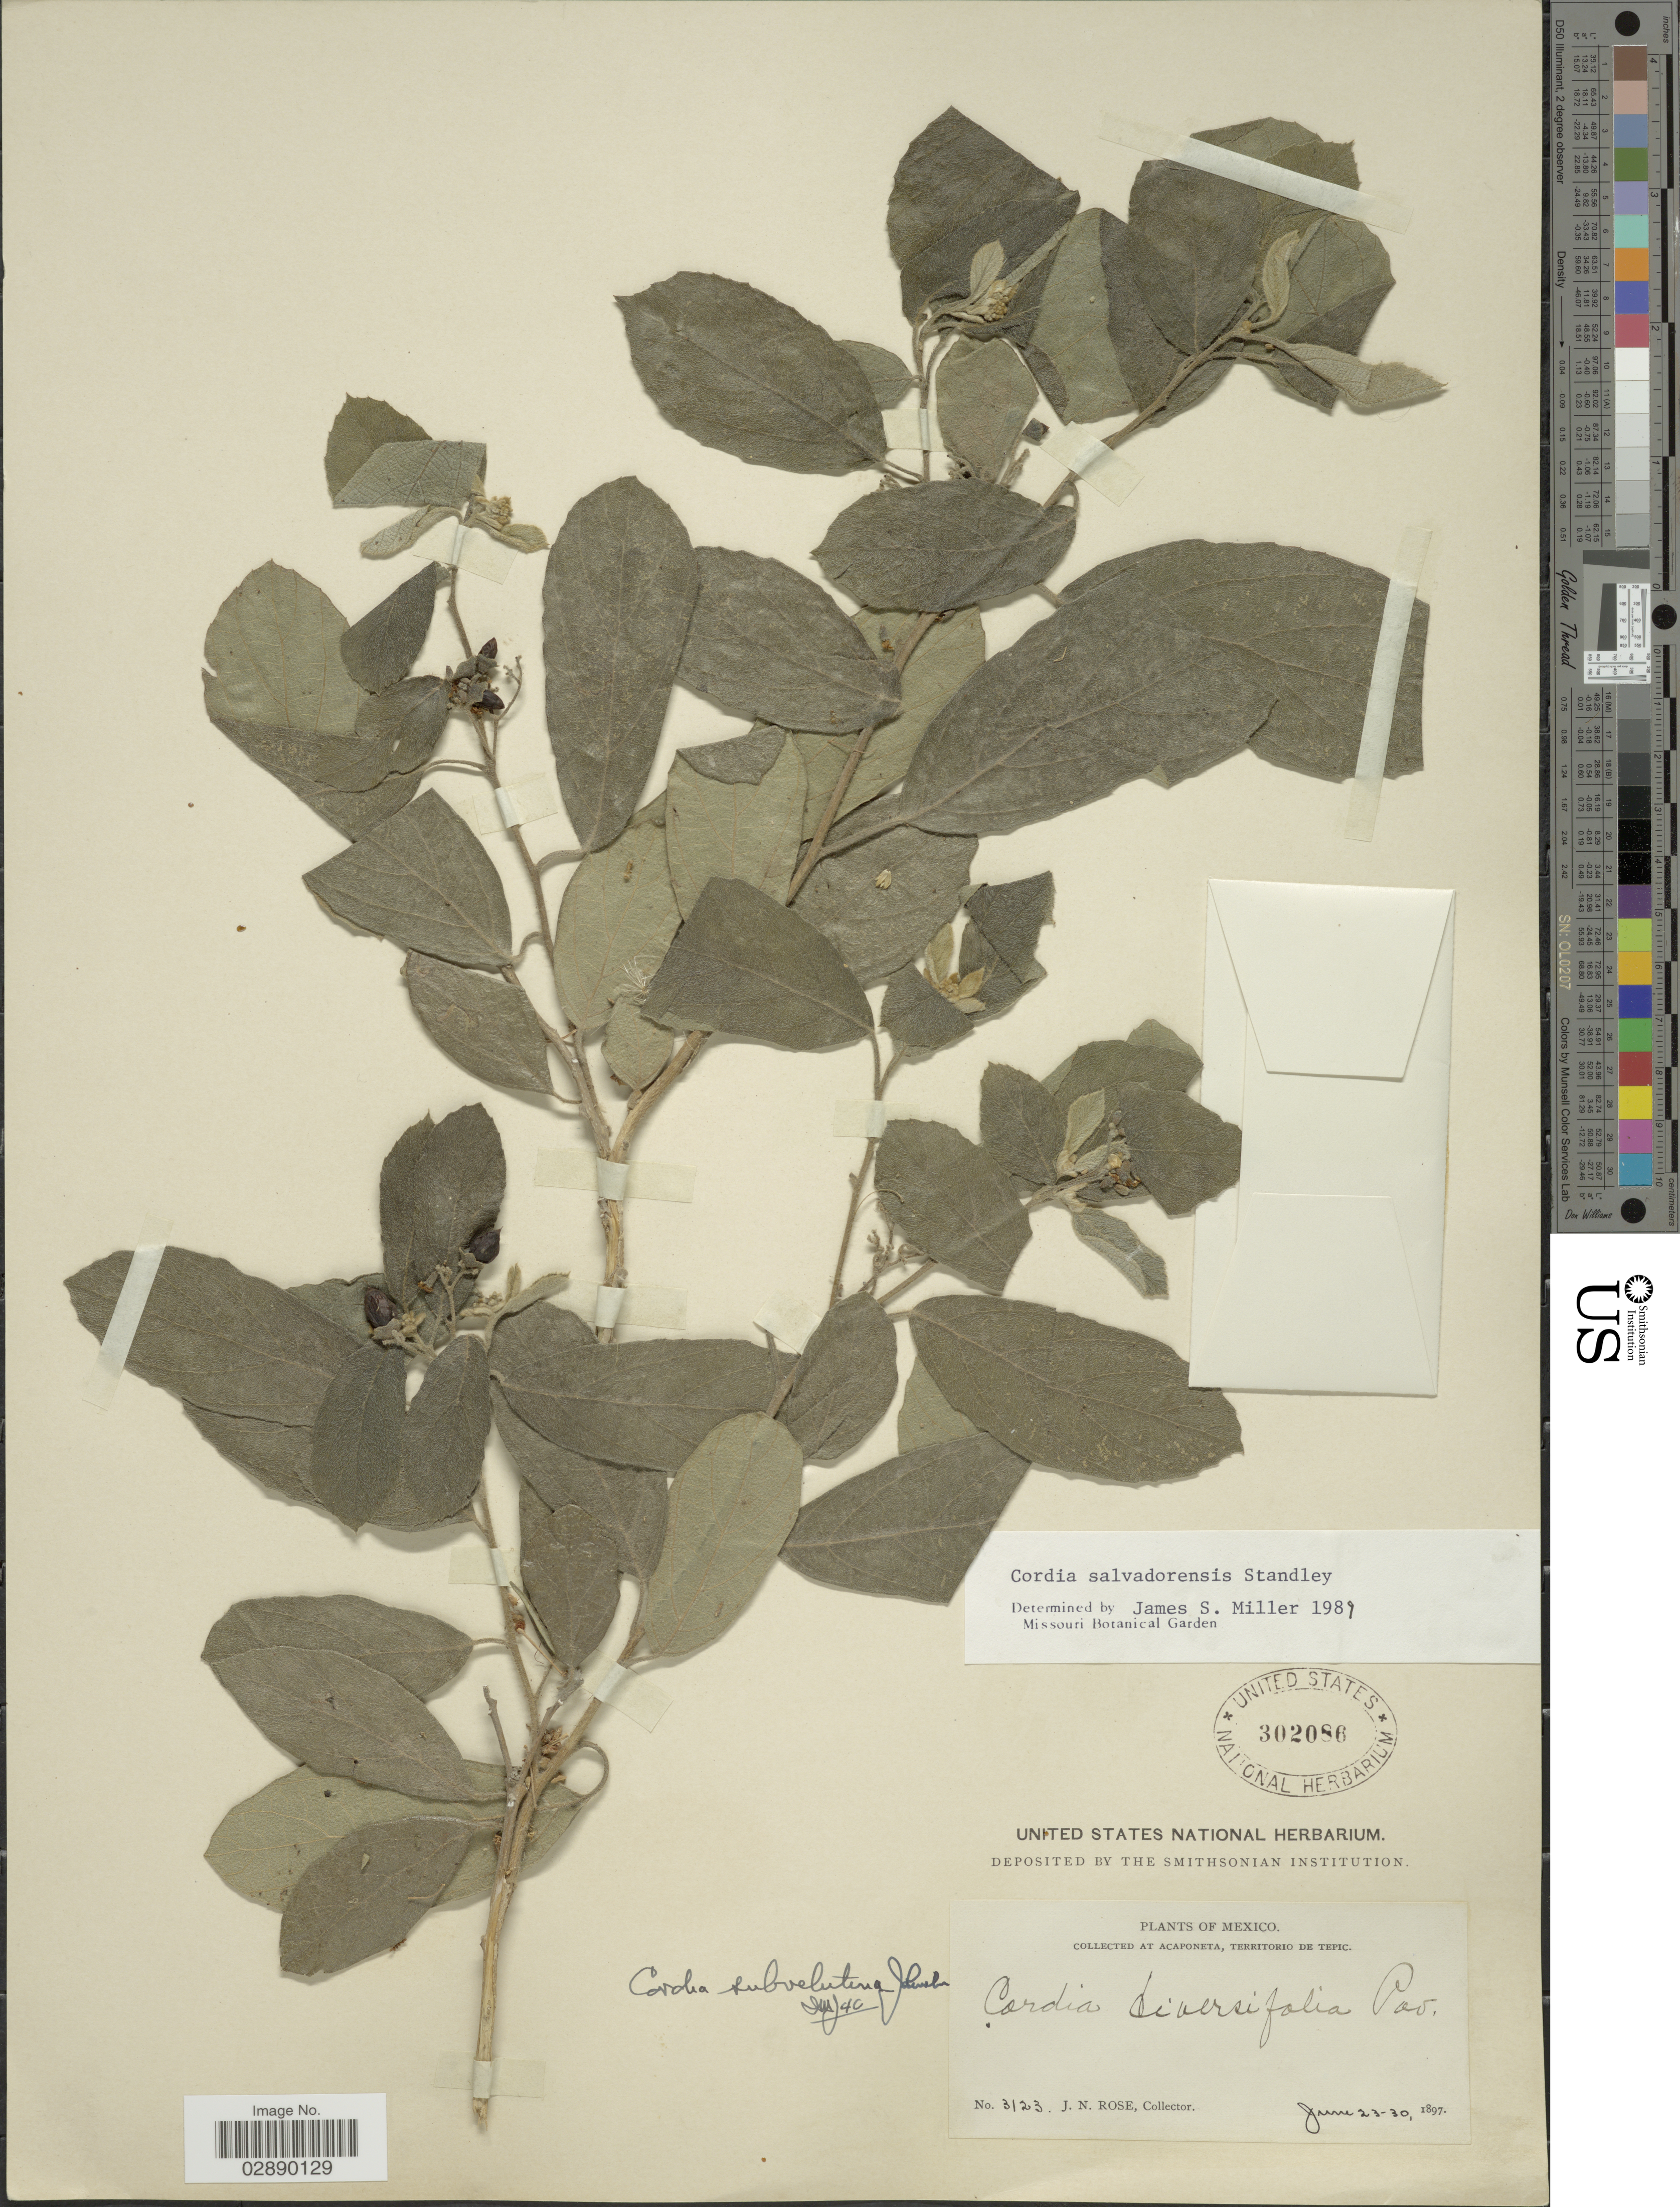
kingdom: Plantae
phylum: Tracheophyta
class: Magnoliopsida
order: Boraginales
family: Cordiaceae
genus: Cordia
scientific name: Cordia salvadorensis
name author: Standl.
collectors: J. N. Rose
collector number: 3123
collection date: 1897-06-23/1897-06-30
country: Mexico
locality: Collected at Acaponeta, Territorio de Tepic.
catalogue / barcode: US 302086